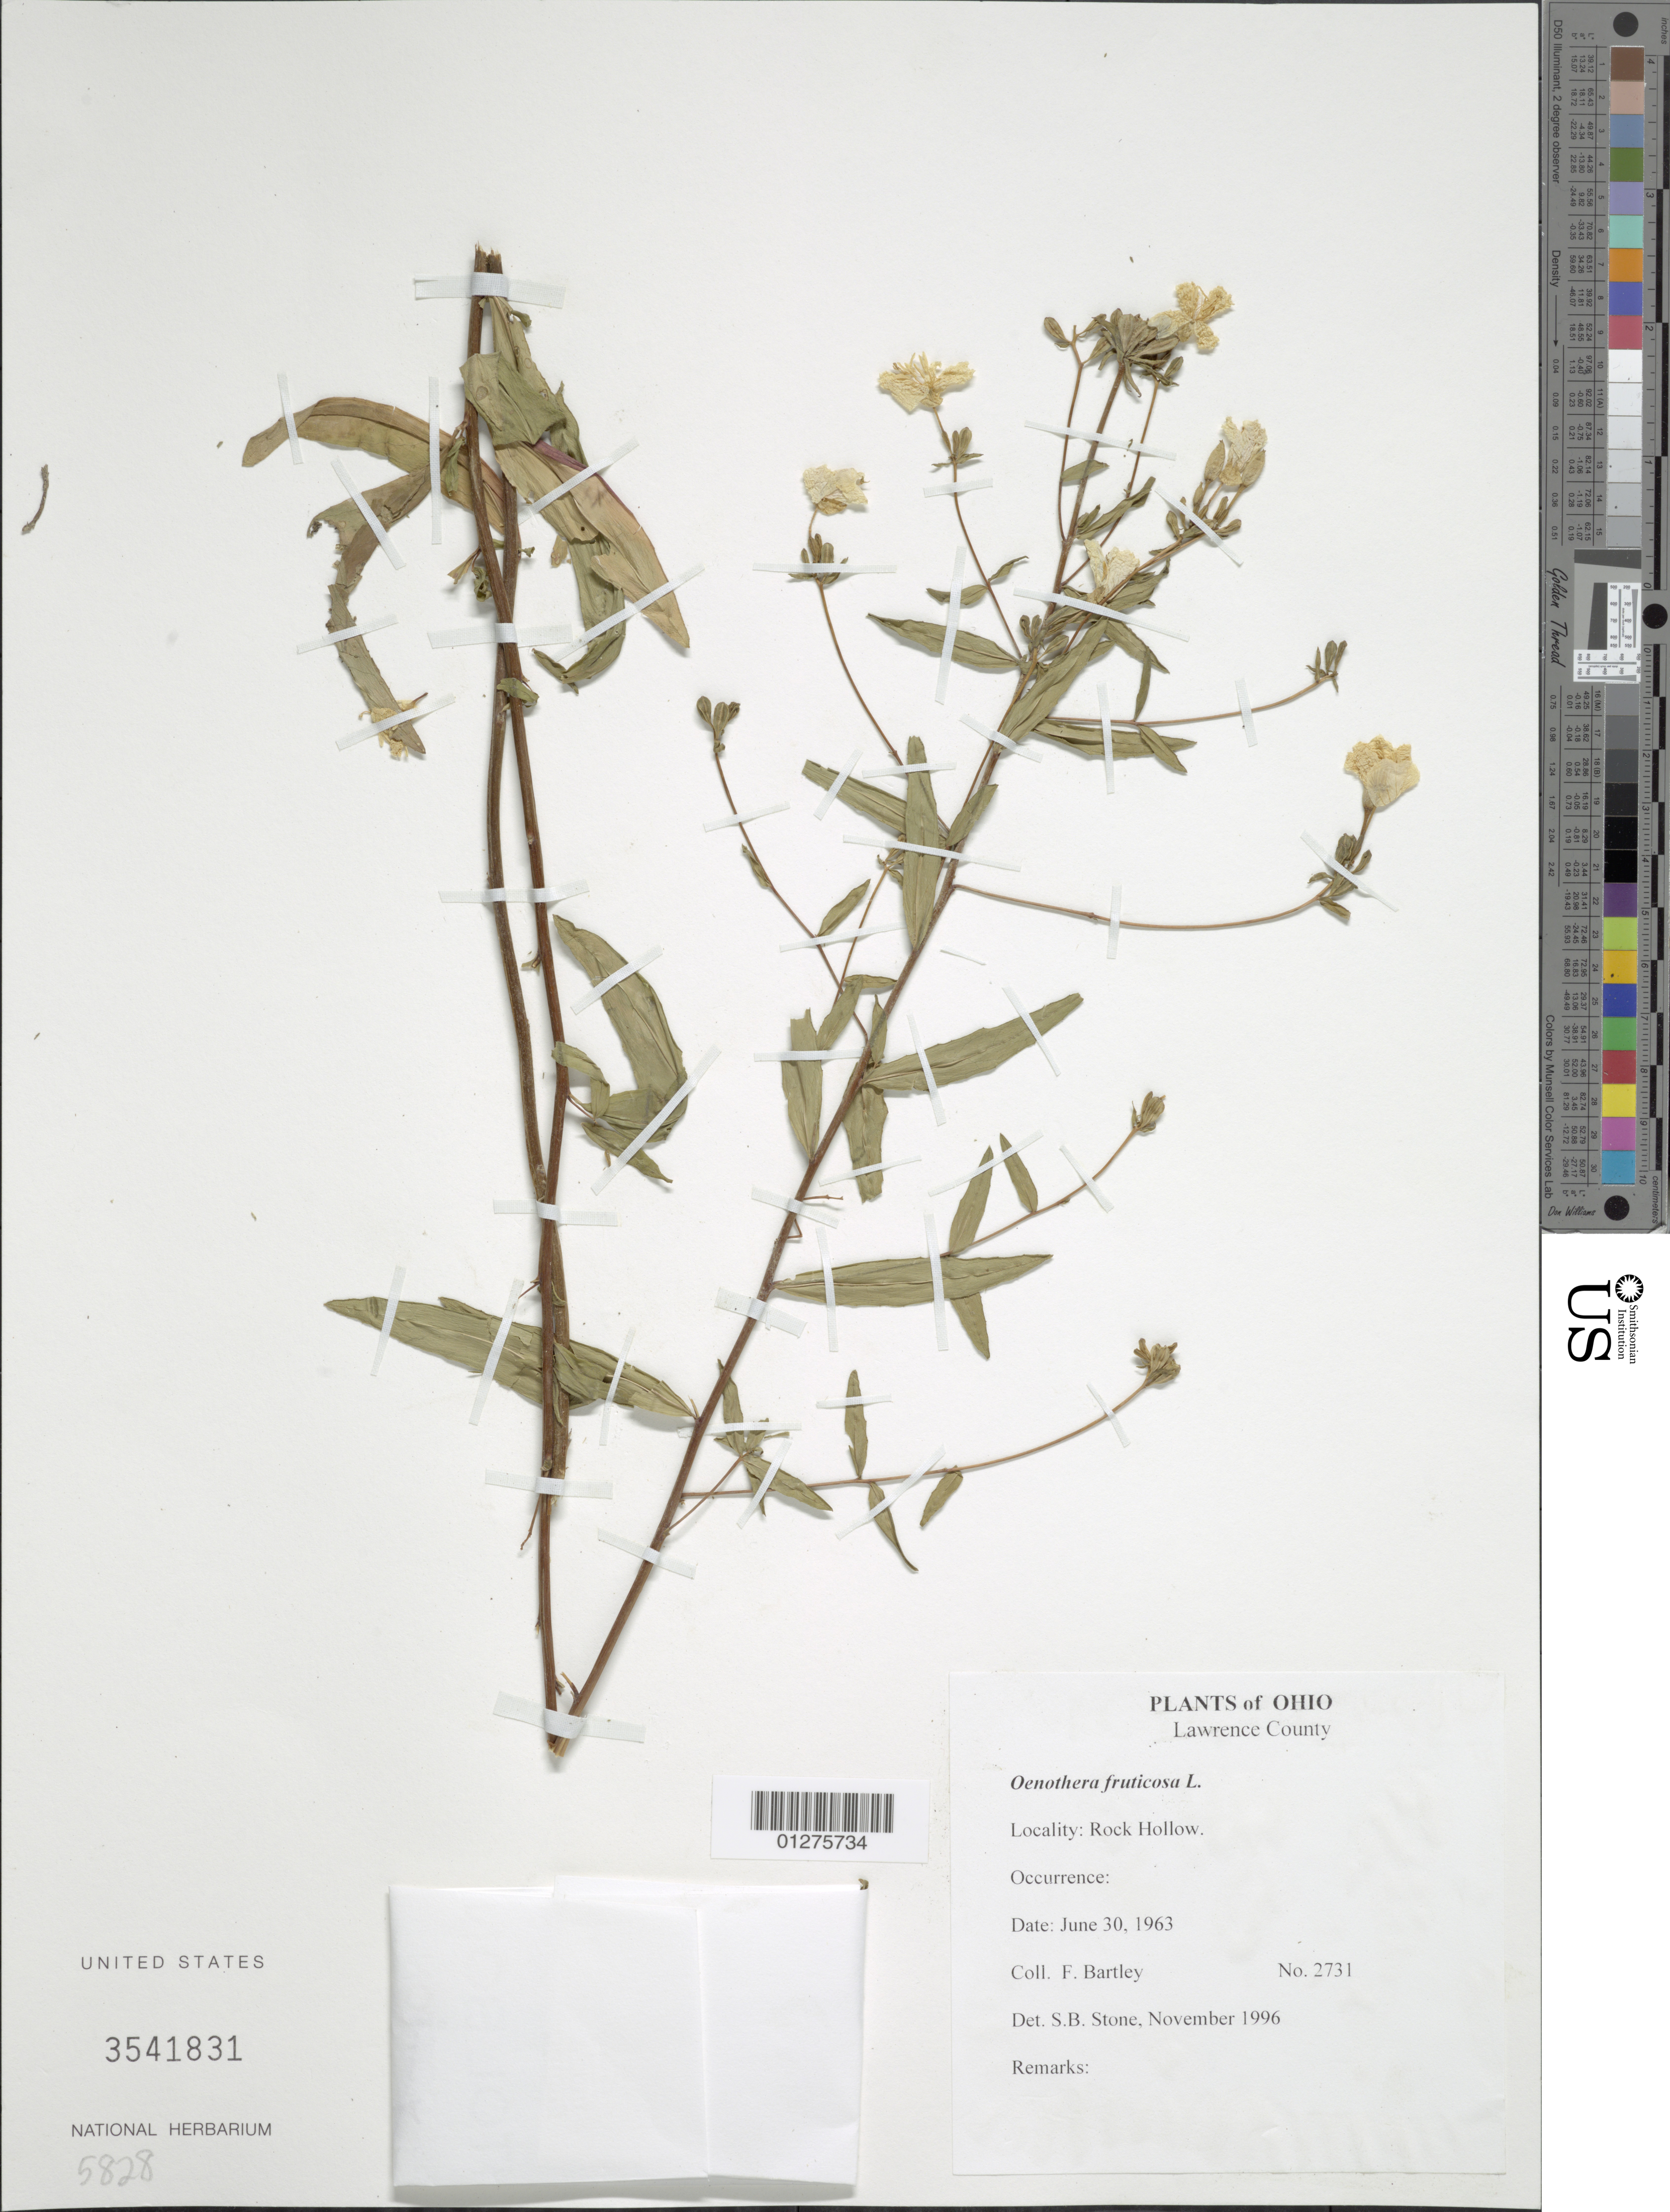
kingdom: Plantae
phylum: Tracheophyta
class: Magnoliopsida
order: Myrtales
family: Onagraceae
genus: Oenothera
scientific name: Oenothera fruticosa subsp. fruticosa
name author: L.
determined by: Stone, S. B.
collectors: F. Bartley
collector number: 2731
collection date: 1963-06-30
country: United States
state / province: Ohio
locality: Rock Hollow.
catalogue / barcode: US 3541831